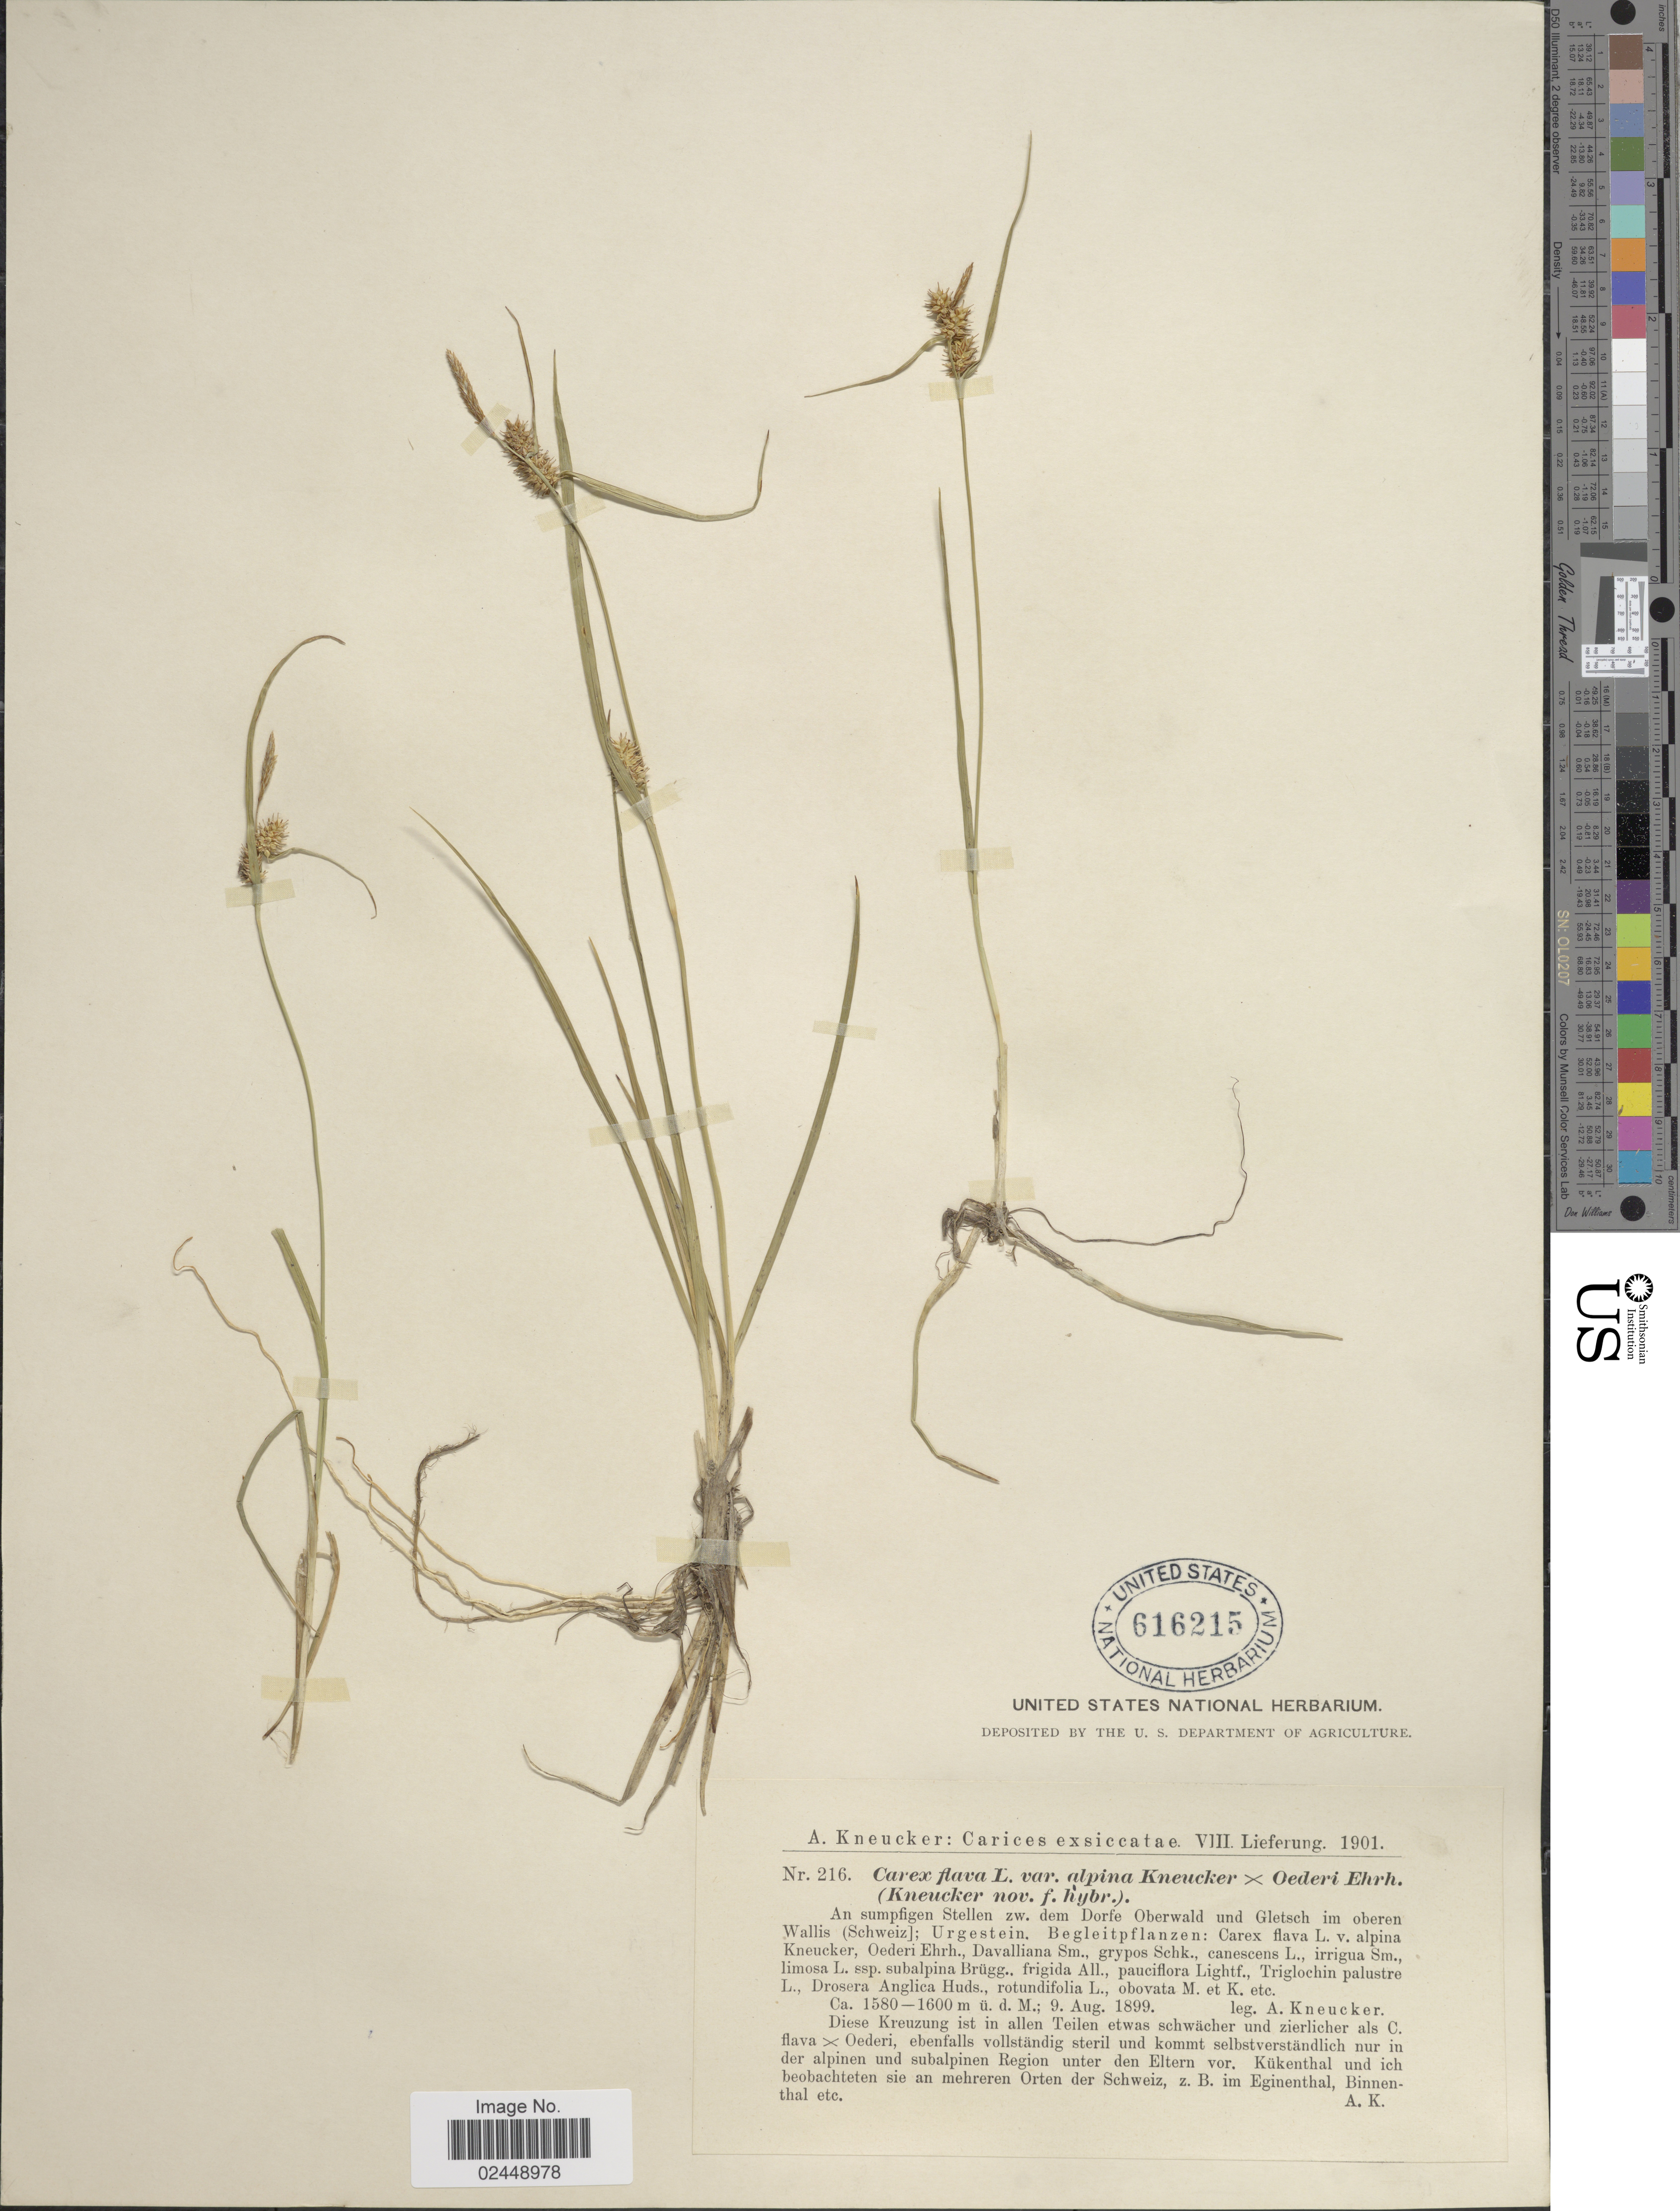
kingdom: Plantae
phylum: Tracheophyta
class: Liliopsida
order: Poales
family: Cyperaceae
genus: Carex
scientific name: Carex flava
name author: L.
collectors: A. Kneucker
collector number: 216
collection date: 1899-08-09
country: Switzerland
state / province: Valais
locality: An sumpfigen Stellen zw. Dem Dorfe Oberwald und Gletsch im oberen Wallis (Schweiz]; Urgestein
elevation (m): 1580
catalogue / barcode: US 616215